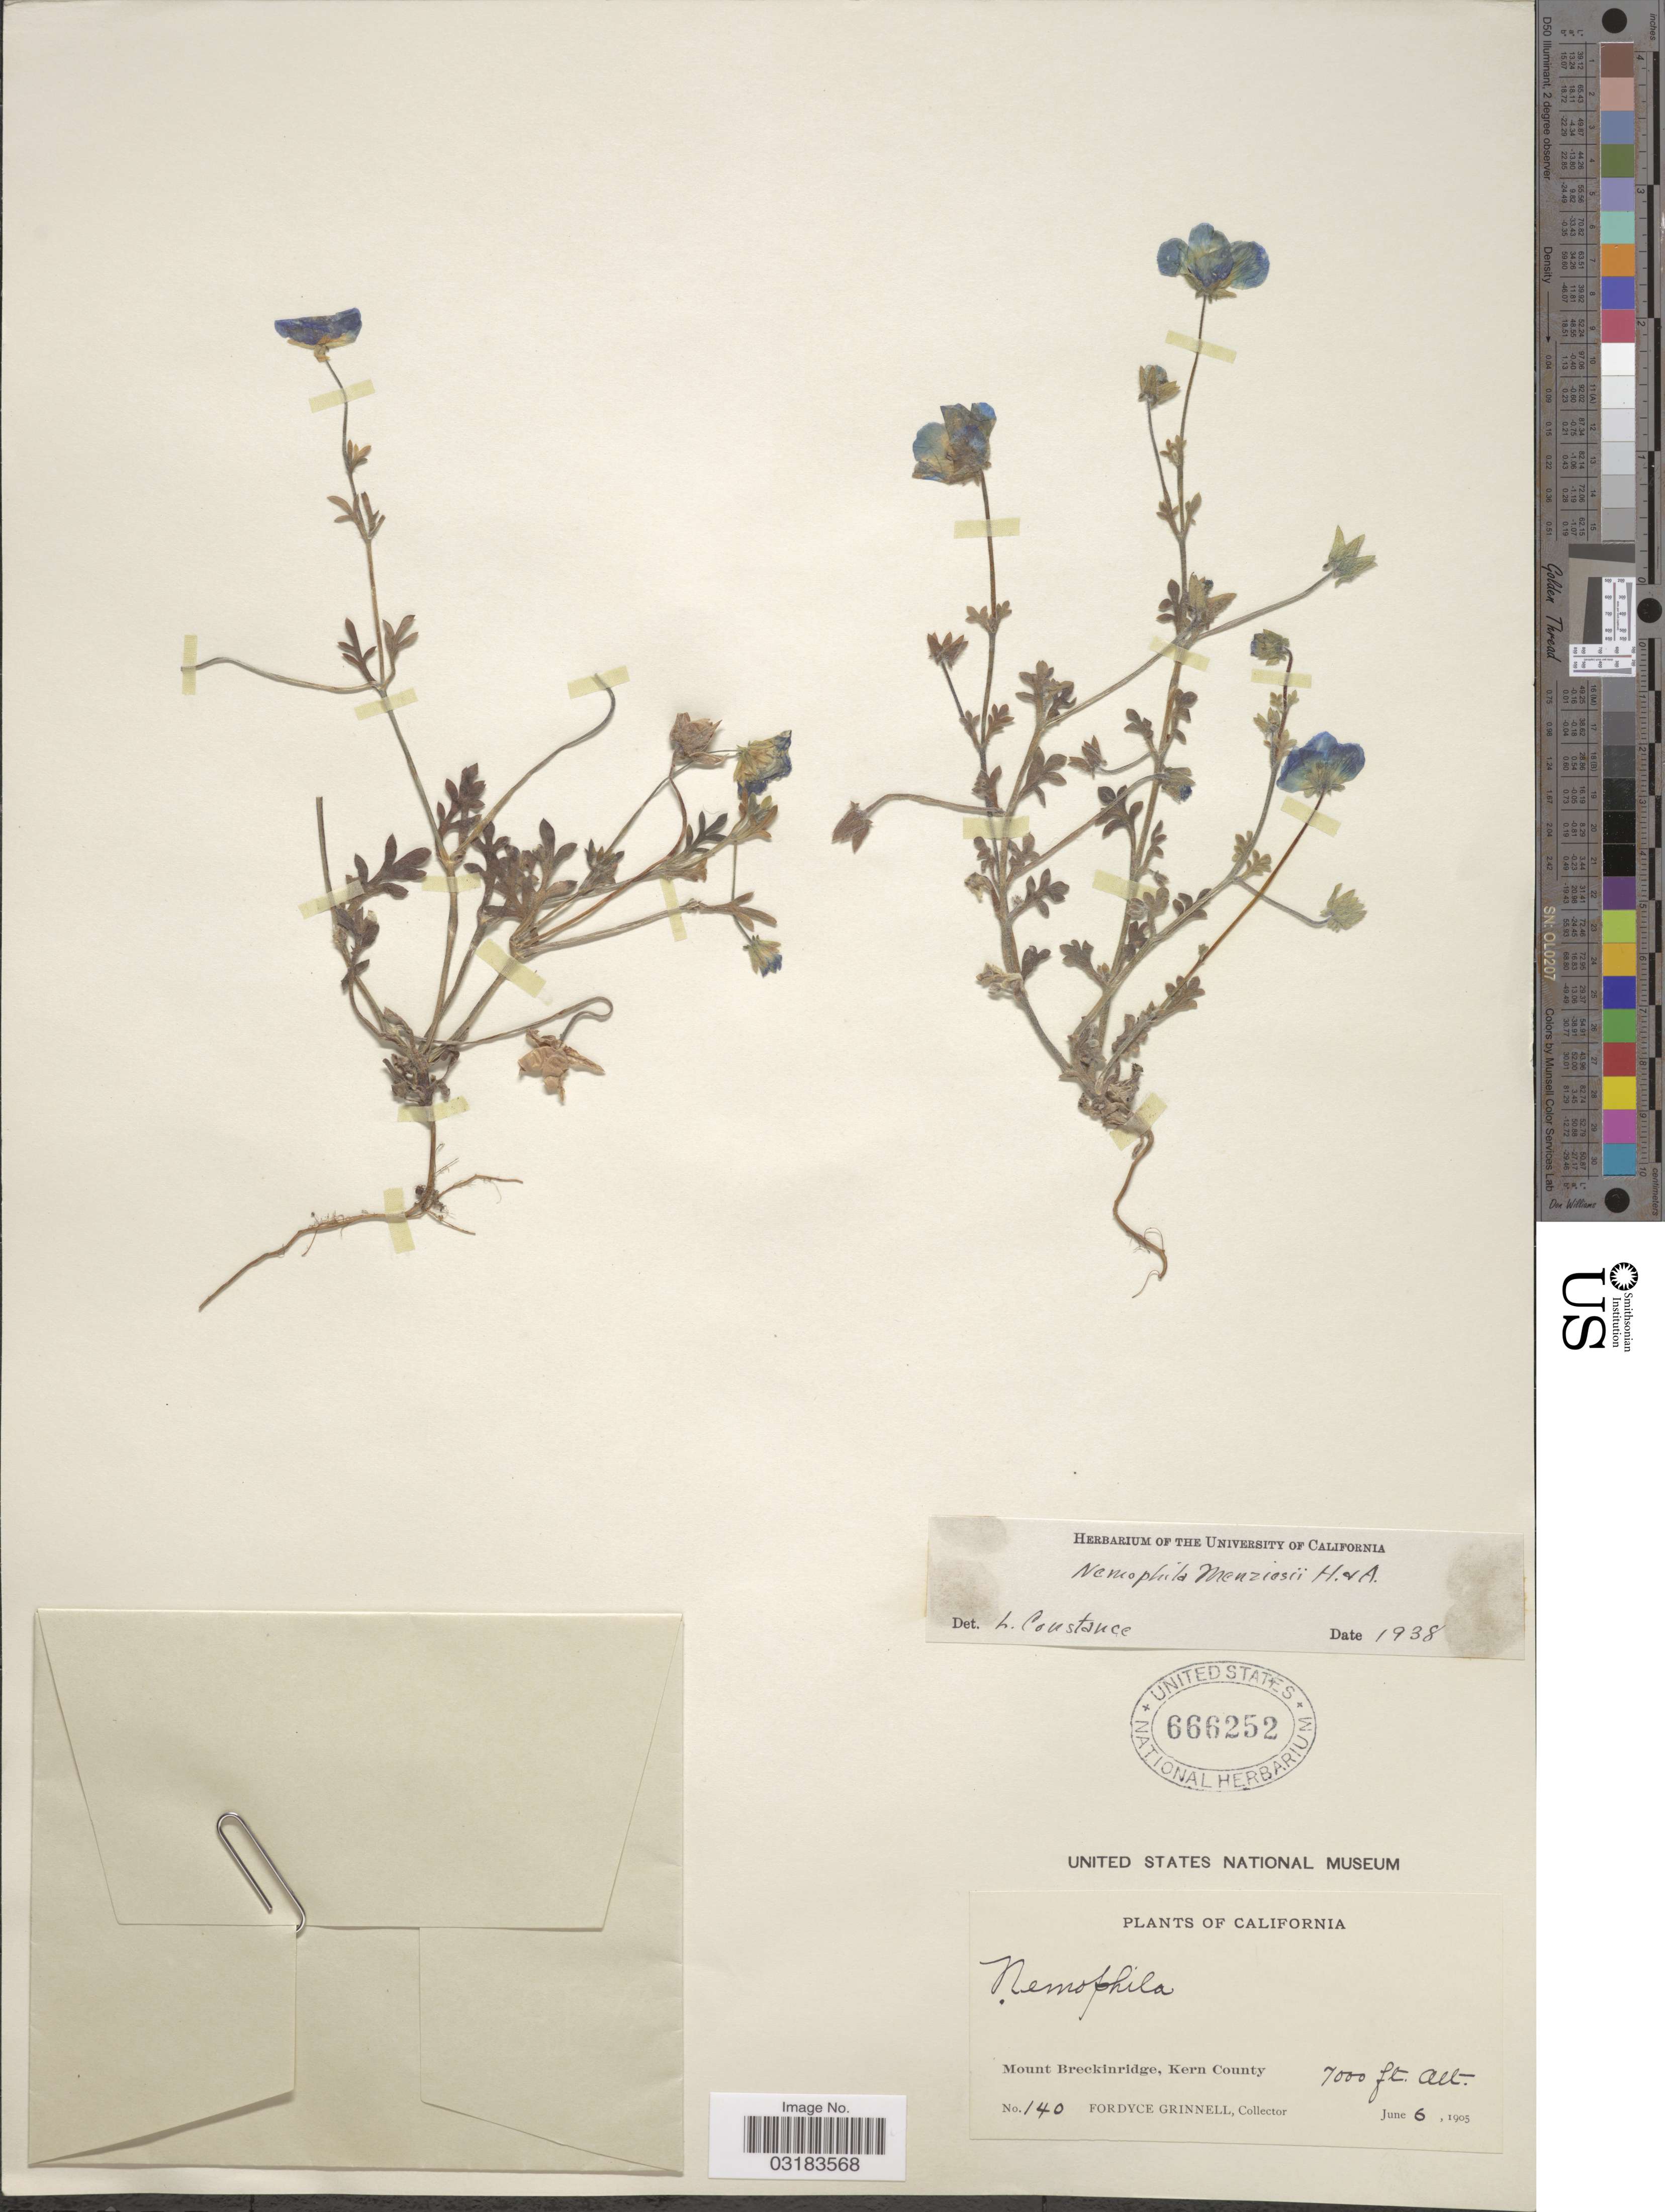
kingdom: Plantae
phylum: Tracheophyta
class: Magnoliopsida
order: Boraginales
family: Hydrophyllaceae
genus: Nemophila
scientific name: Nemophila menziesii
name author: Hook. & Arn.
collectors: F. Grinnell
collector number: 140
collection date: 1905-06-06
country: United States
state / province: California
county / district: Kern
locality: Mount Breckinridge, Kern County.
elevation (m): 2134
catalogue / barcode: US 666252